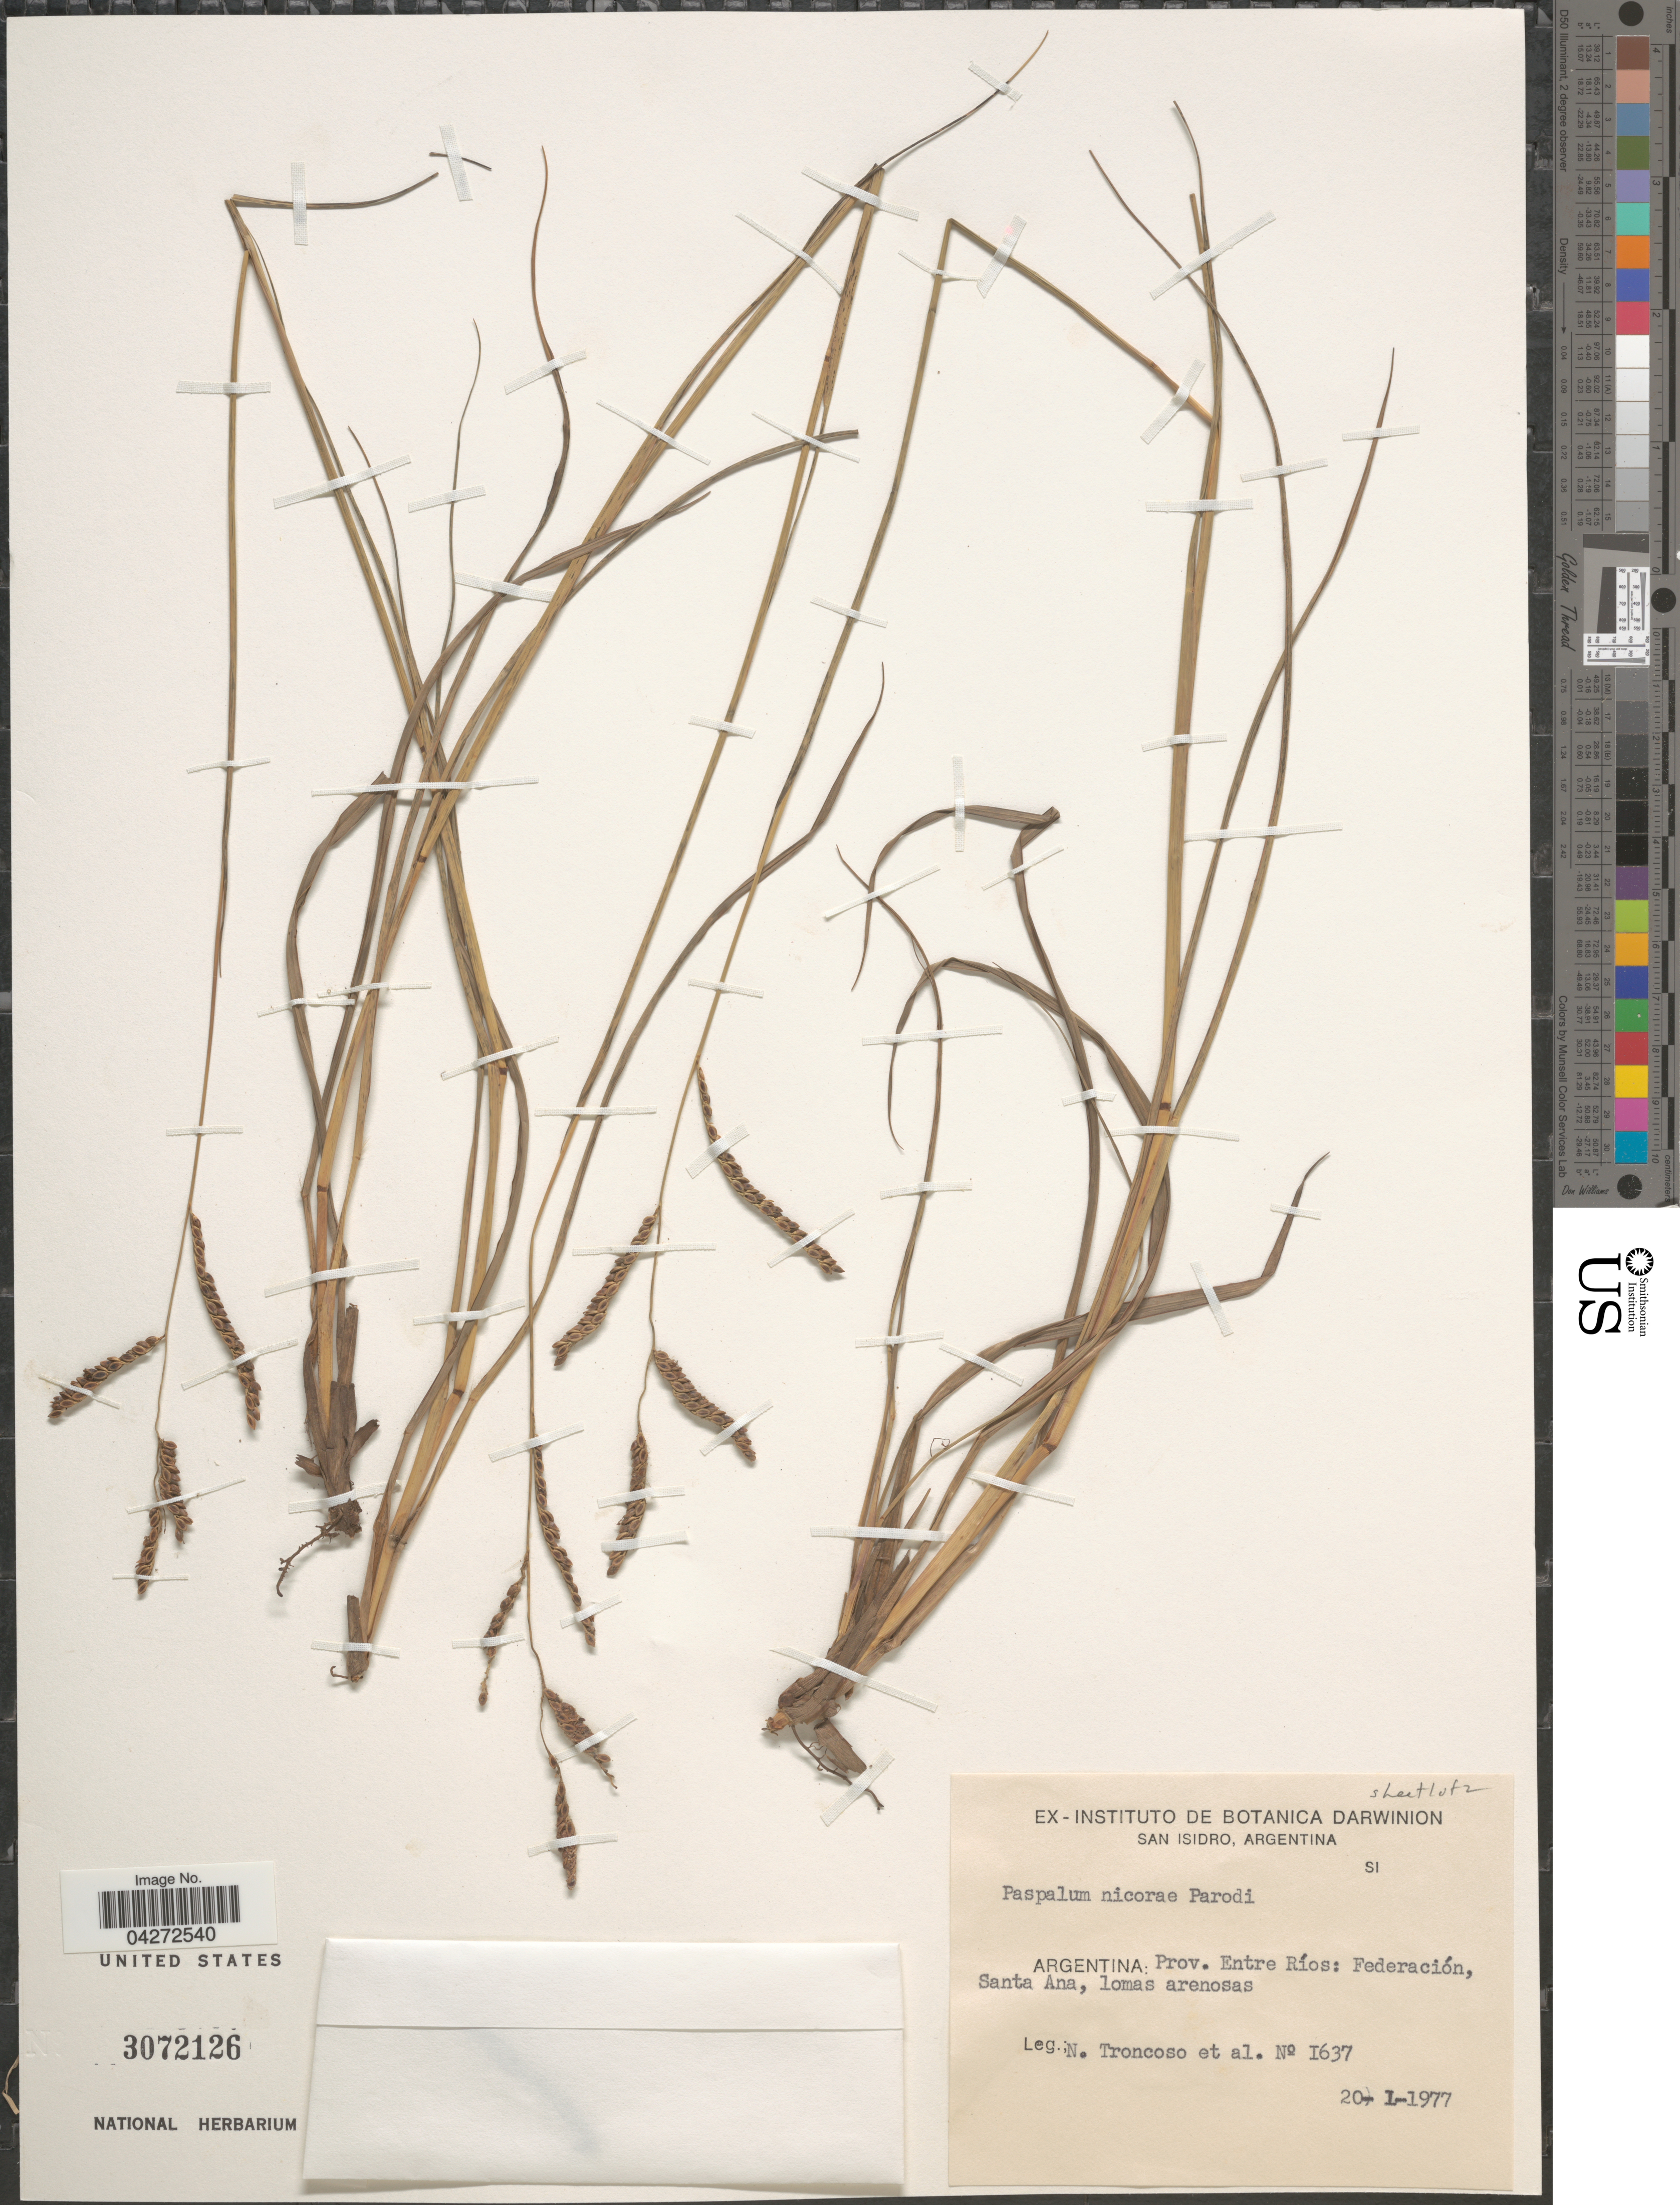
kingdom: Plantae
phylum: Tracheophyta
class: Liliopsida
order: Poales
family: Poaceae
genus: Paspalum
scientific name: Paspalum nicorae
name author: Parodi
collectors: N. Troncoso & et al.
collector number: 1637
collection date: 1977-01-20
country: Argentina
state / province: Entre Rios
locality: Federación, Santa Ana, lomas arenosas.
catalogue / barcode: US 3072126